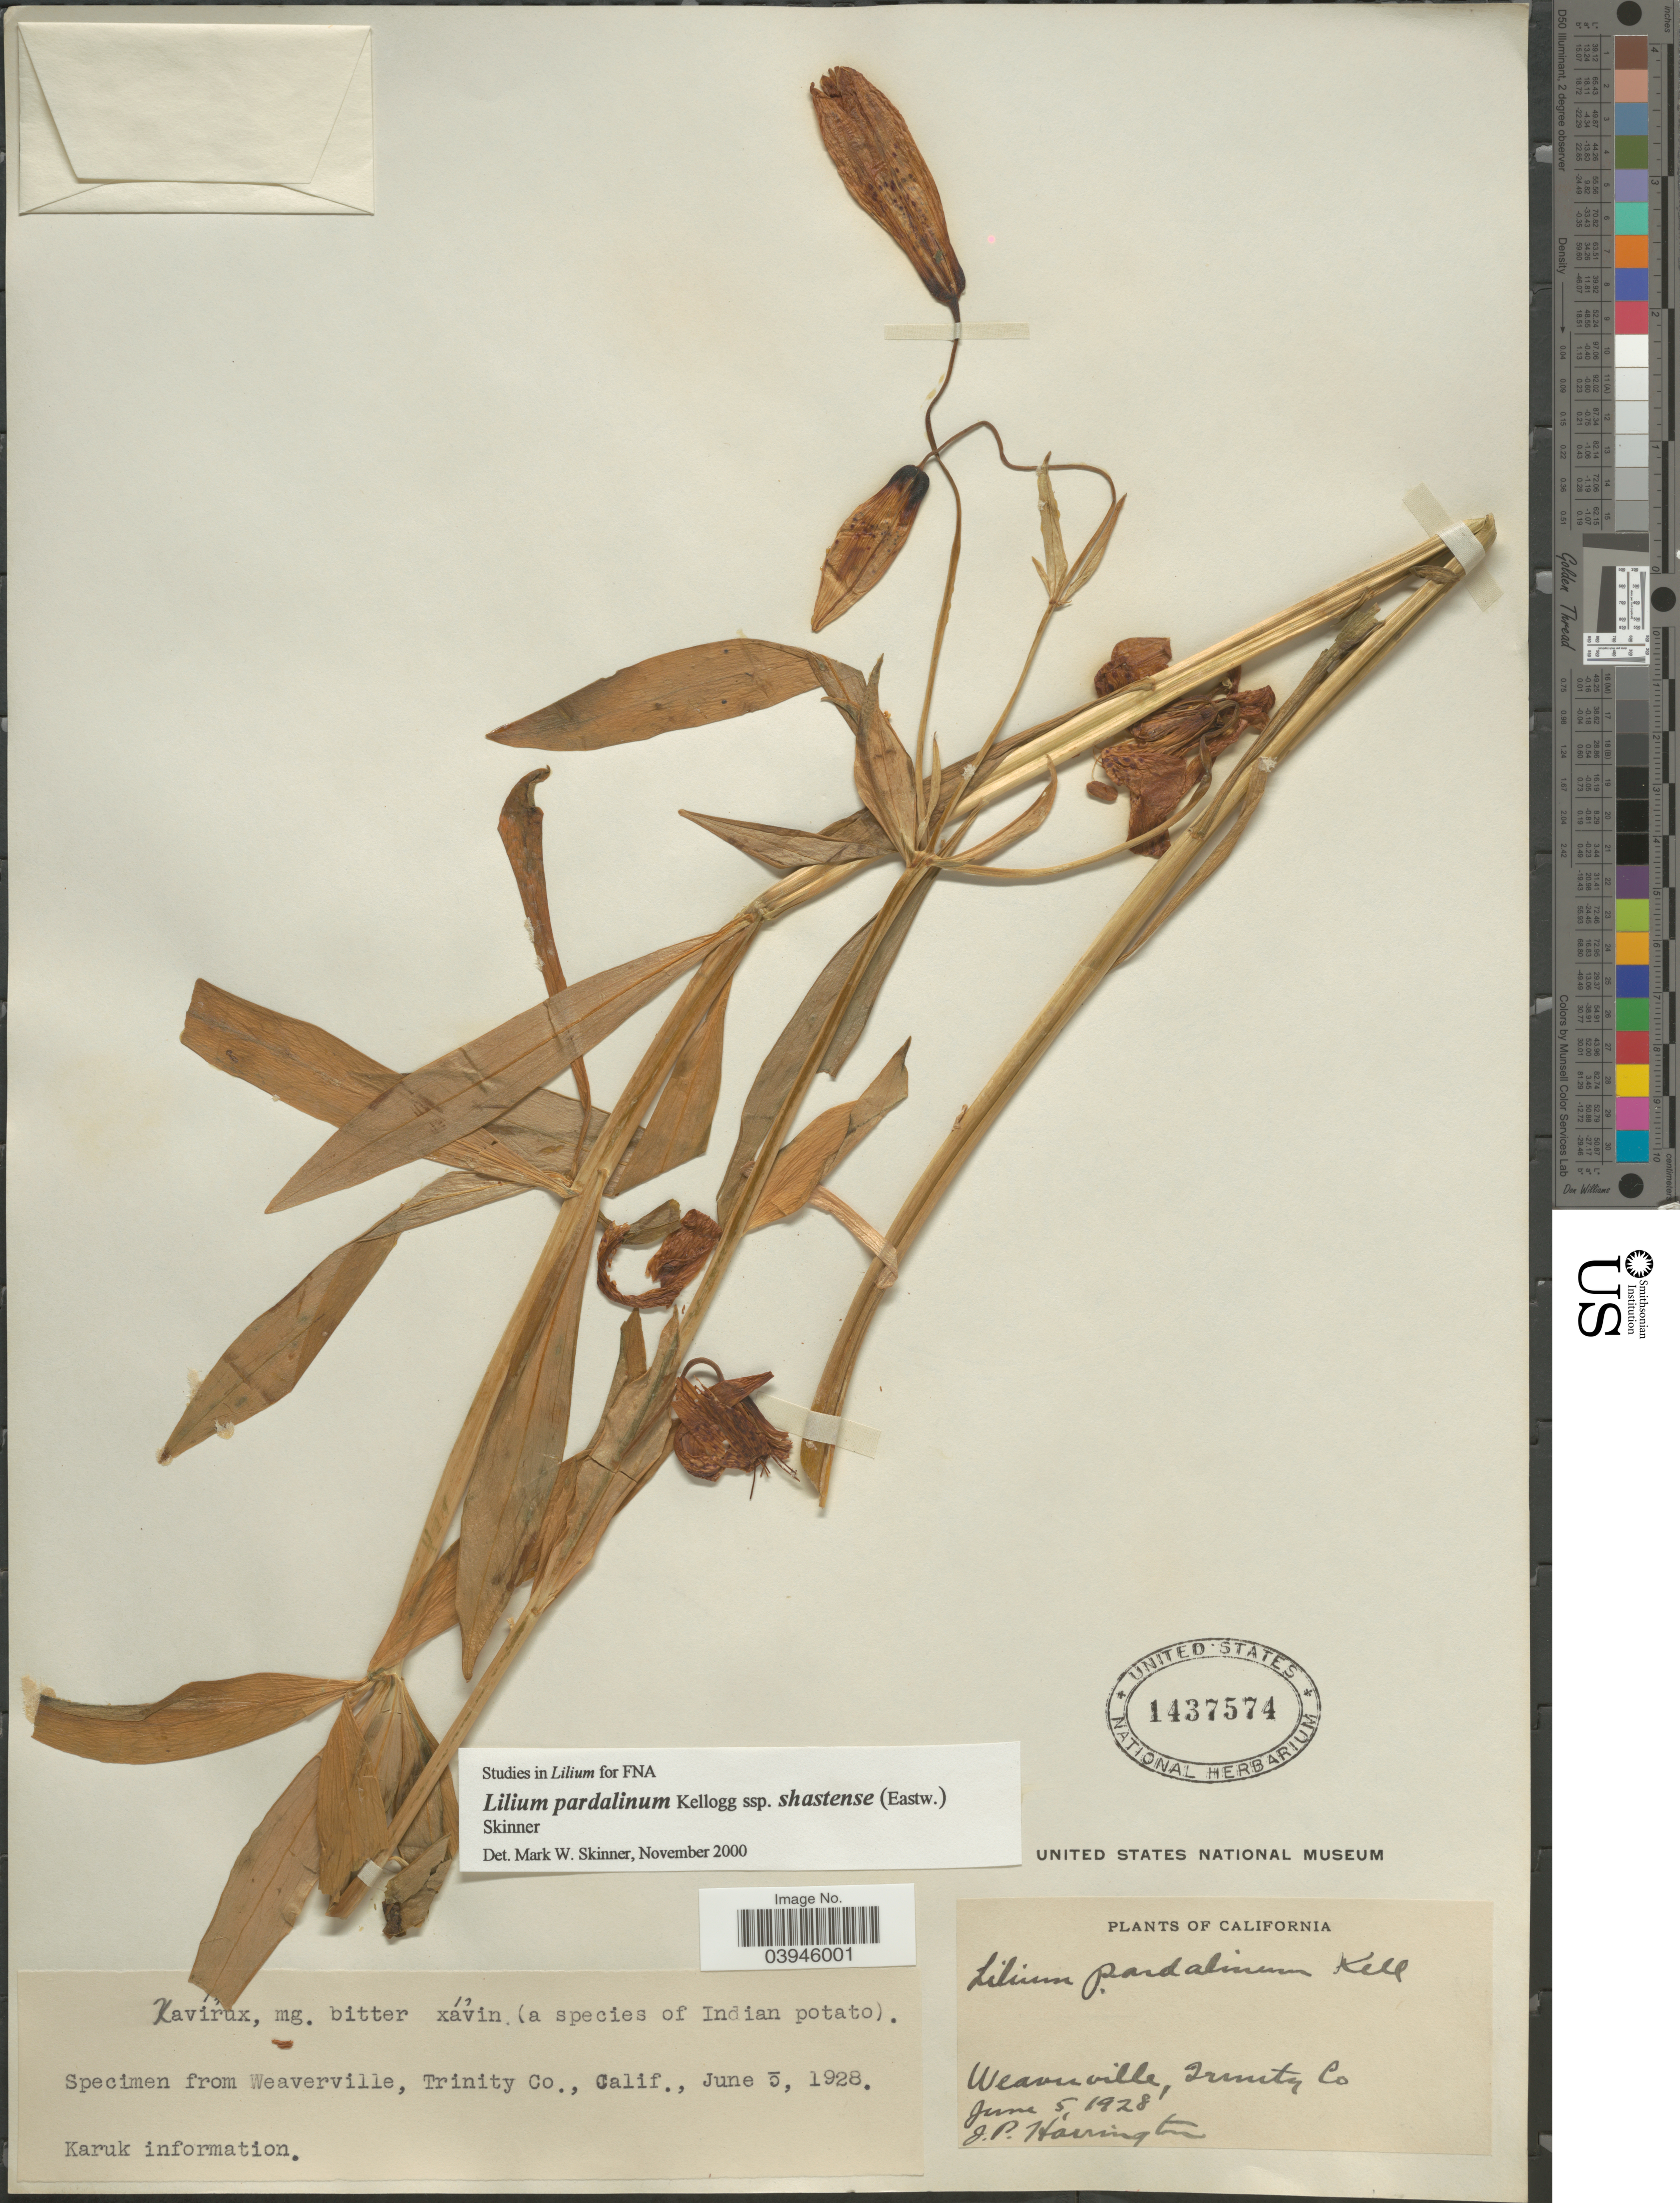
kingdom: Plantae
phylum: Tracheophyta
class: Liliopsida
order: Liliales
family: Liliaceae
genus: Lilium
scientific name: Lilium nevadense var. shastense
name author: Eastw.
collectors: J. Harrington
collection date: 1928-06-05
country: United States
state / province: California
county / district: Trinity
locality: Weaverville, Trinity Co.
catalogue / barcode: US 1437574